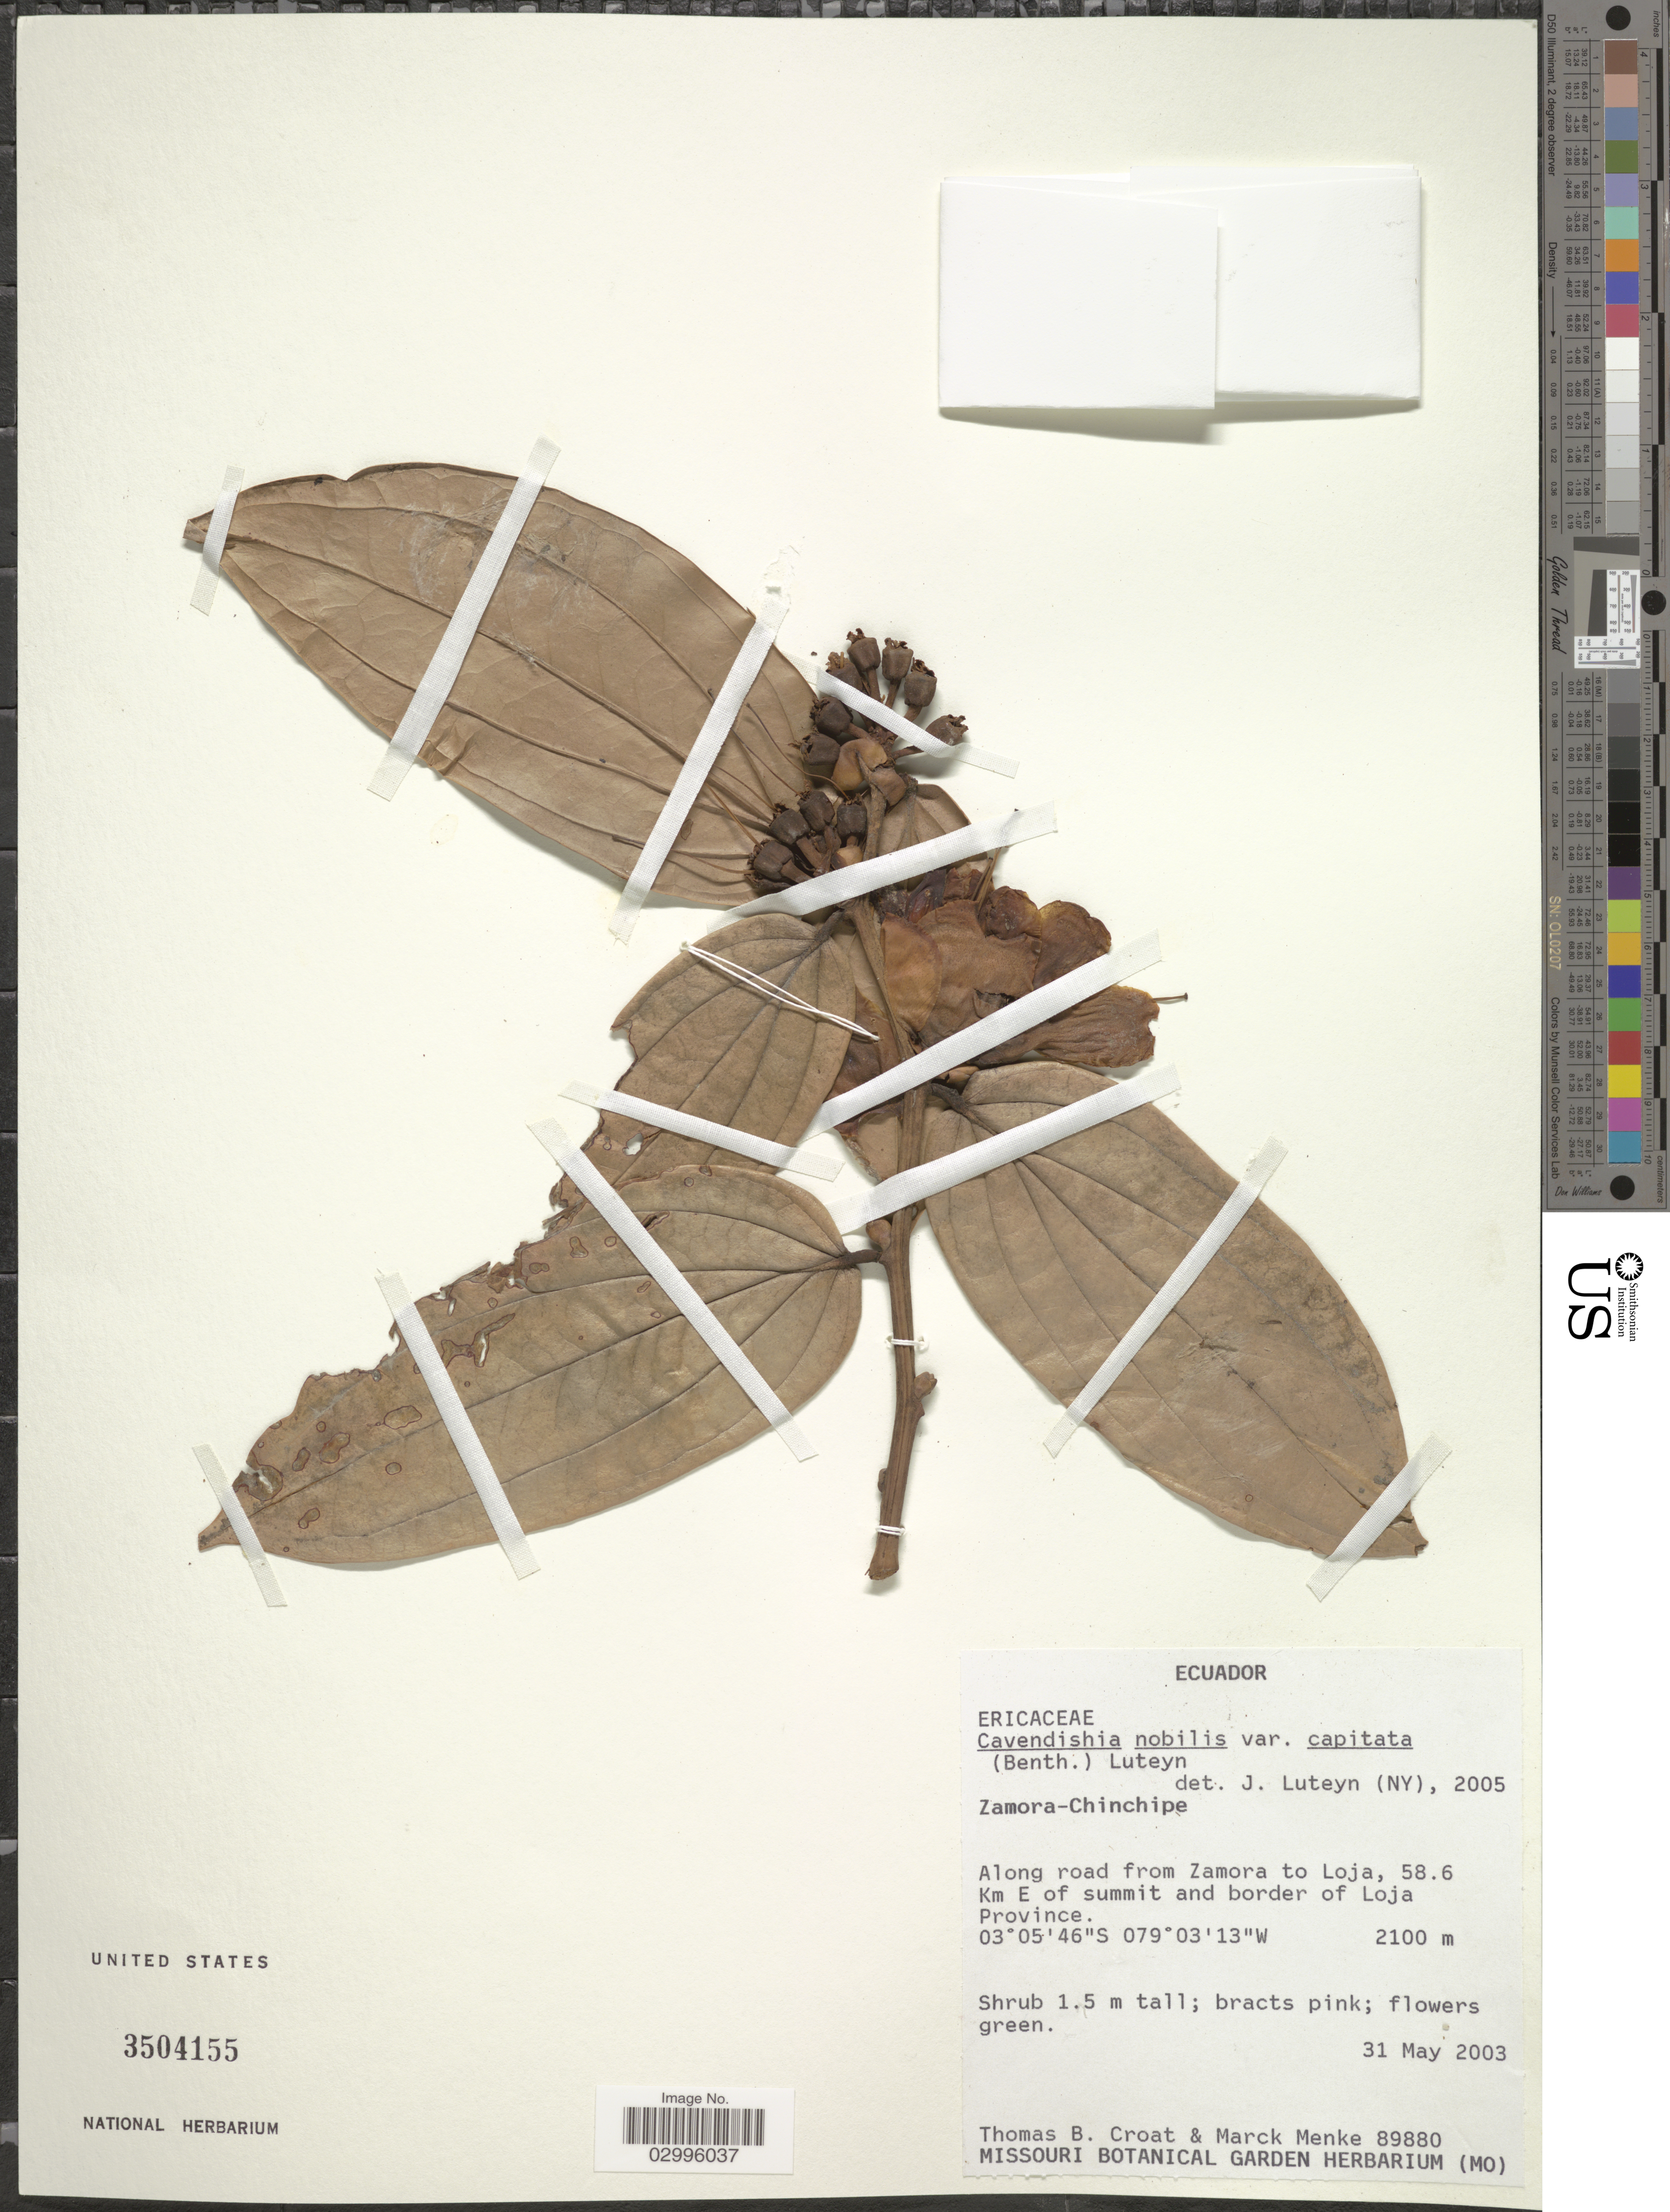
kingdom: Plantae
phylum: Tracheophyta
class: Magnoliopsida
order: Ericales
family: Ericaceae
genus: Cavendishia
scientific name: Cavendishia nobilis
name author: (Benth.) Lindl.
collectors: T. B. Croat & M. Menke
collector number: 89880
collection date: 2003-05-31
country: Ecuador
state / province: Zamora-Chinchipe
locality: Along road from Zamora to Loja, 58.6 Km E of summit and border of Loja Province.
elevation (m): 2100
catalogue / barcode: US 3504155